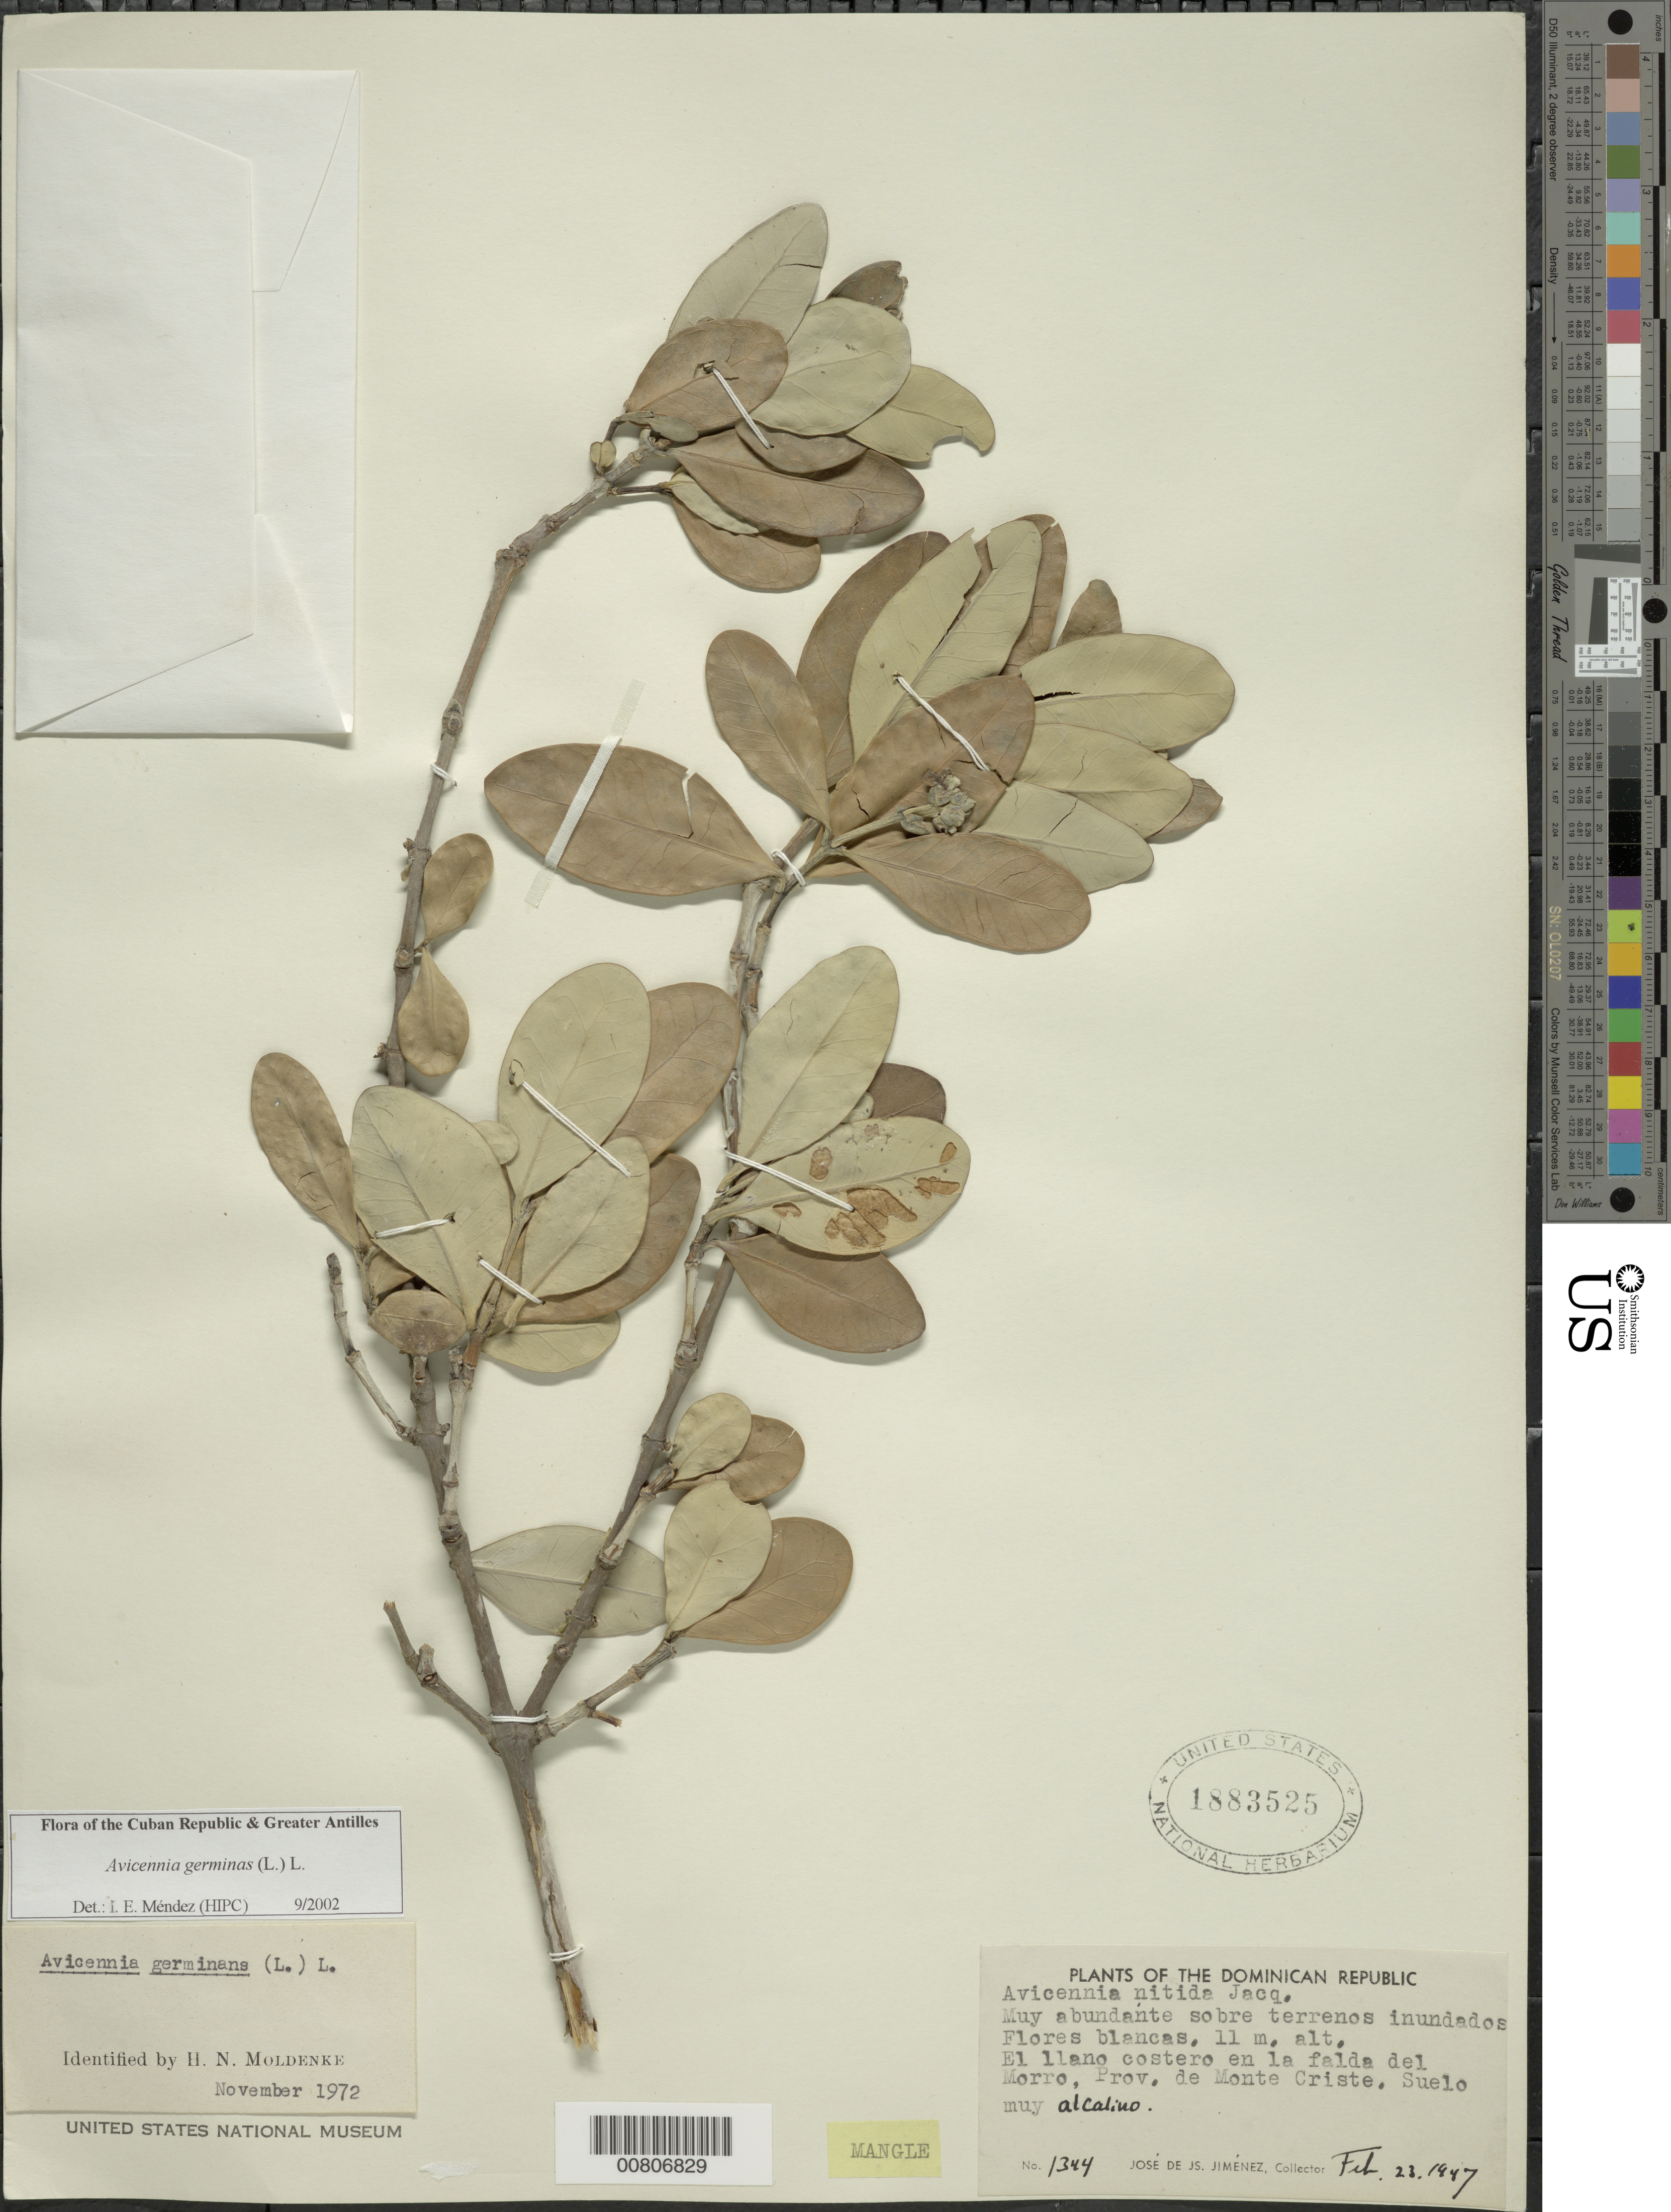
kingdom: Plantae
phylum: Tracheophyta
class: Magnoliopsida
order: Lamiales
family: Acanthaceae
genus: Avicennia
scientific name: Avicennia germinans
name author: (L.) L.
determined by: Méndez, Isidro E., (HIPC)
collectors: J. J. Jiménez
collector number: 1344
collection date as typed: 23 Feb 1947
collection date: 1947-02-23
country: Dominican Republic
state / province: Monte Cristi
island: Hispaniola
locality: Morro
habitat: Sobre terrenos inundados; el llano costero en la falda; suelo muy alcalino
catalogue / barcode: US 1883525